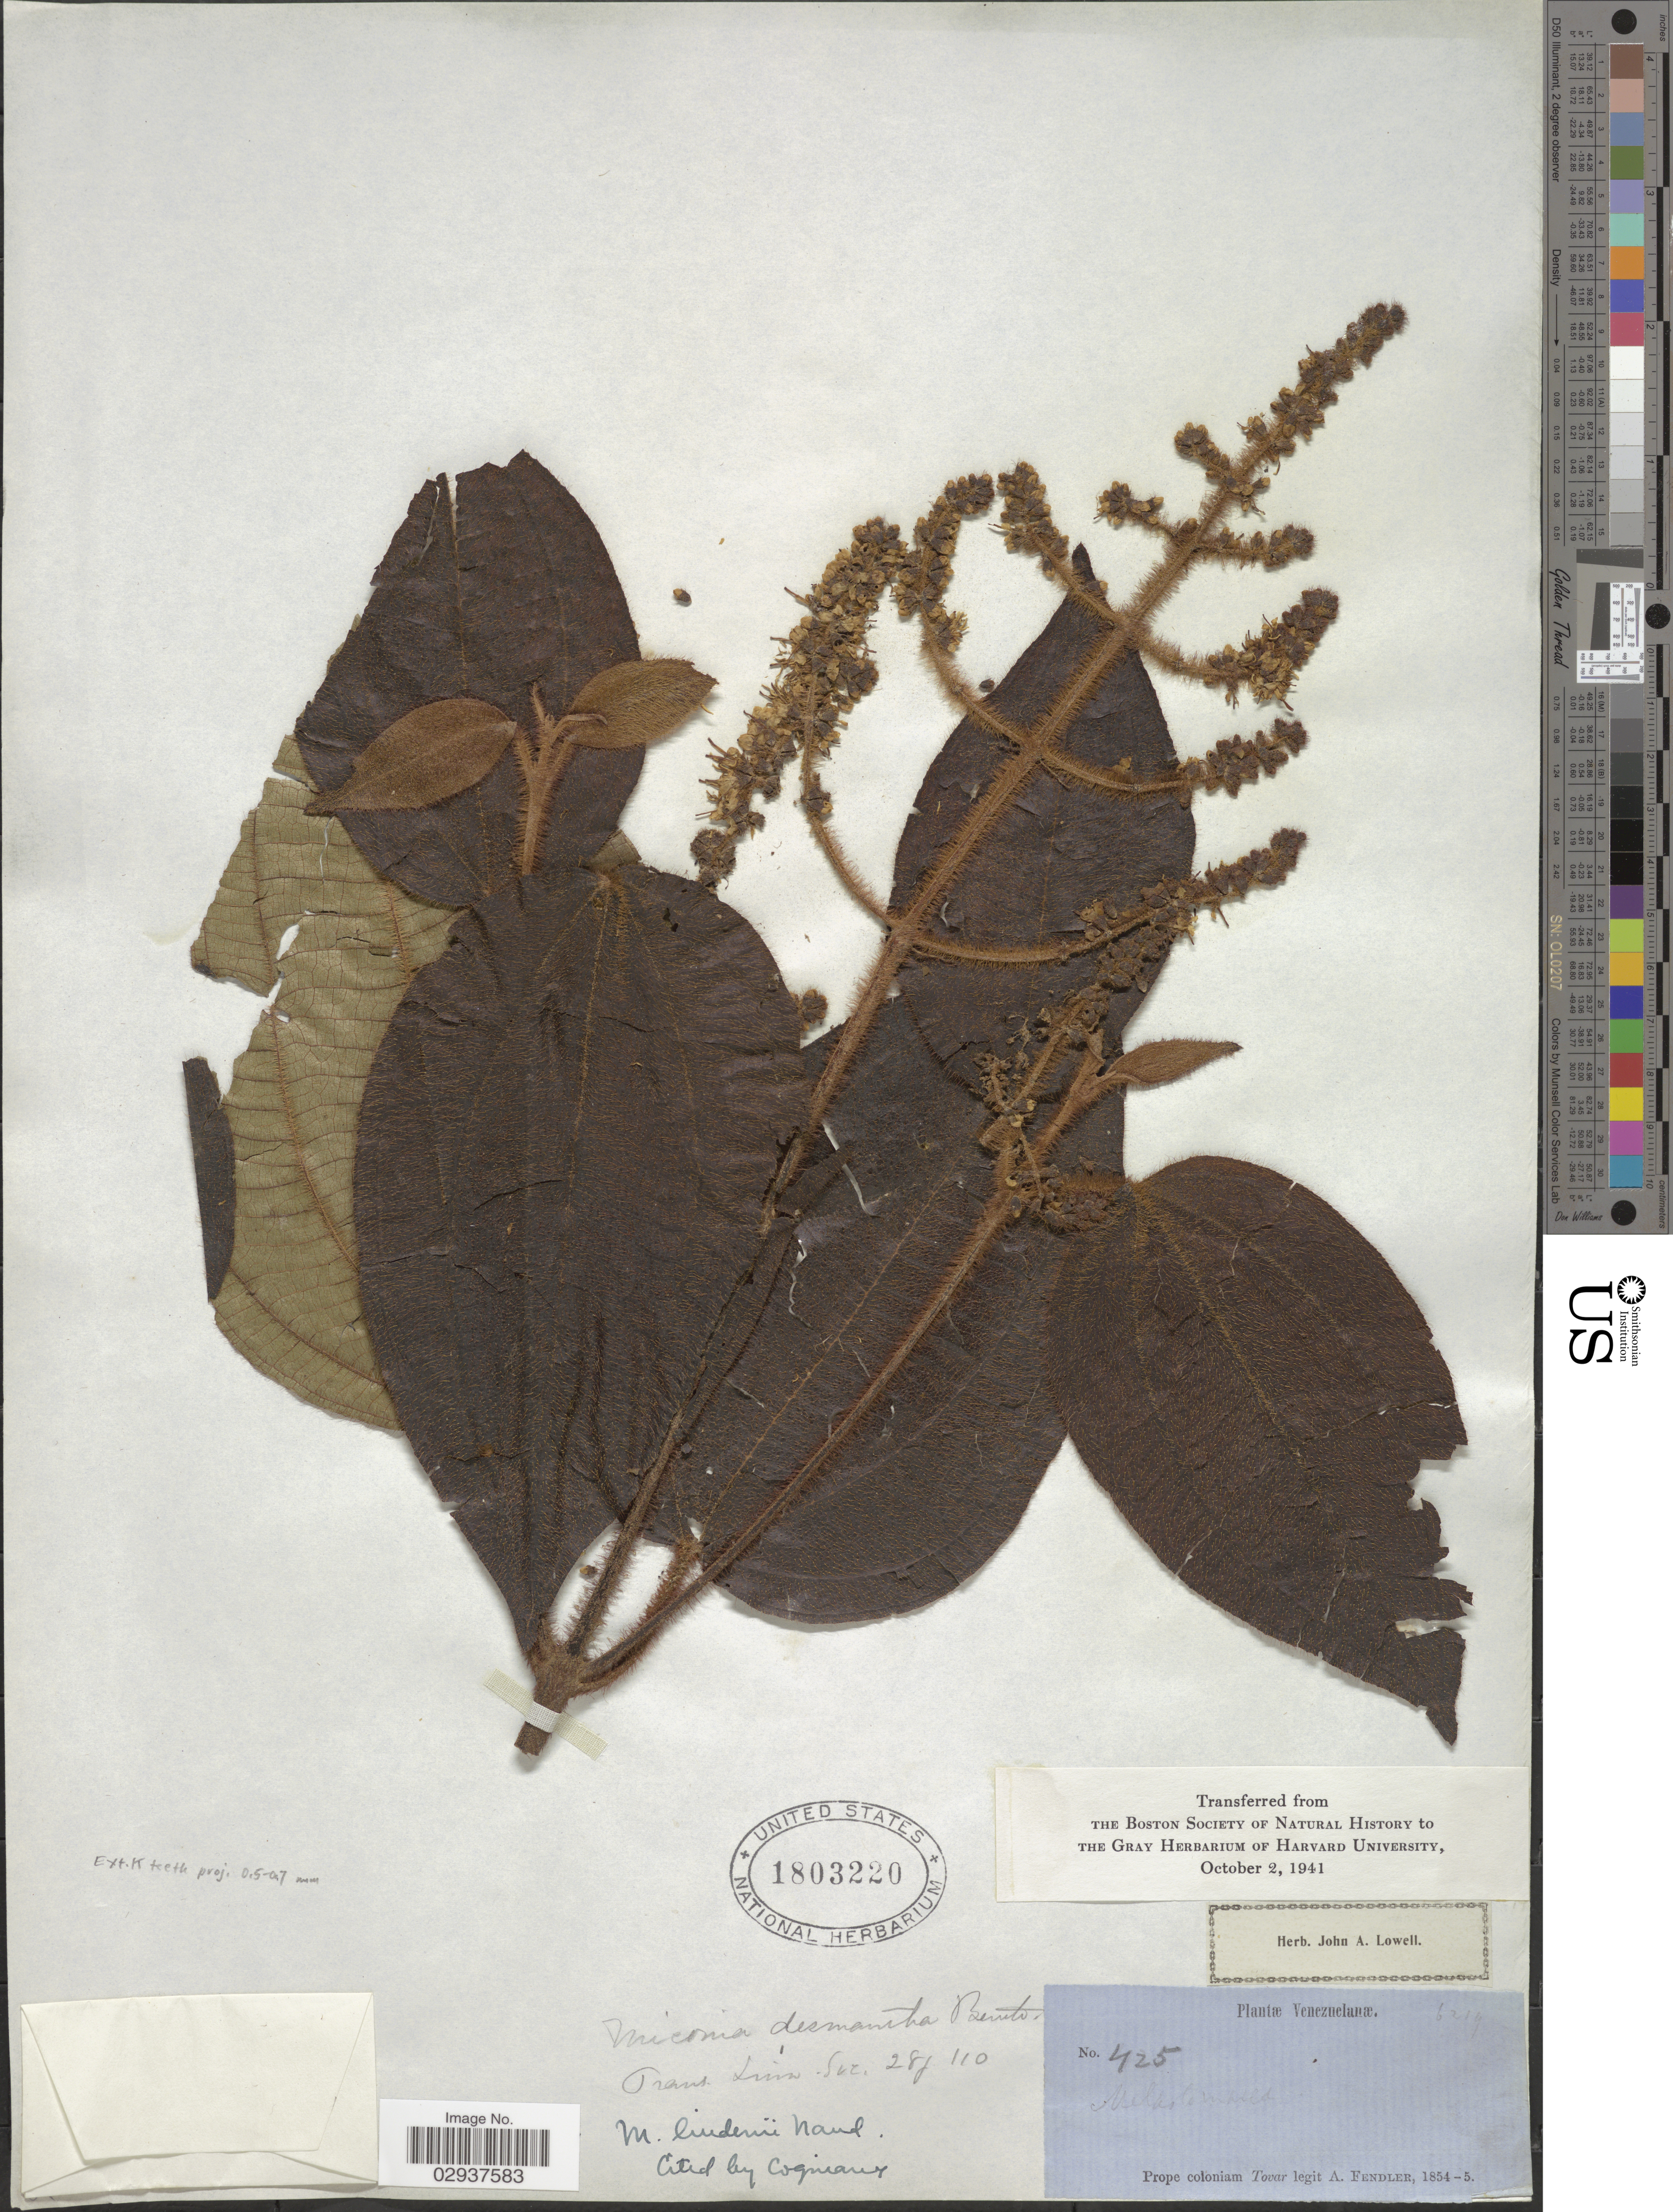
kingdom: Plantae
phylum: Tracheophyta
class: Magnoliopsida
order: Myrtales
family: Melastomataceae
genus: Miconia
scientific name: Miconia chaetodon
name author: Naudin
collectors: A. Fendler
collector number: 425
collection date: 1854/1855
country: Venezuela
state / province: Aragua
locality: Prope coloniam Tovar.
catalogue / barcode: US 1803220